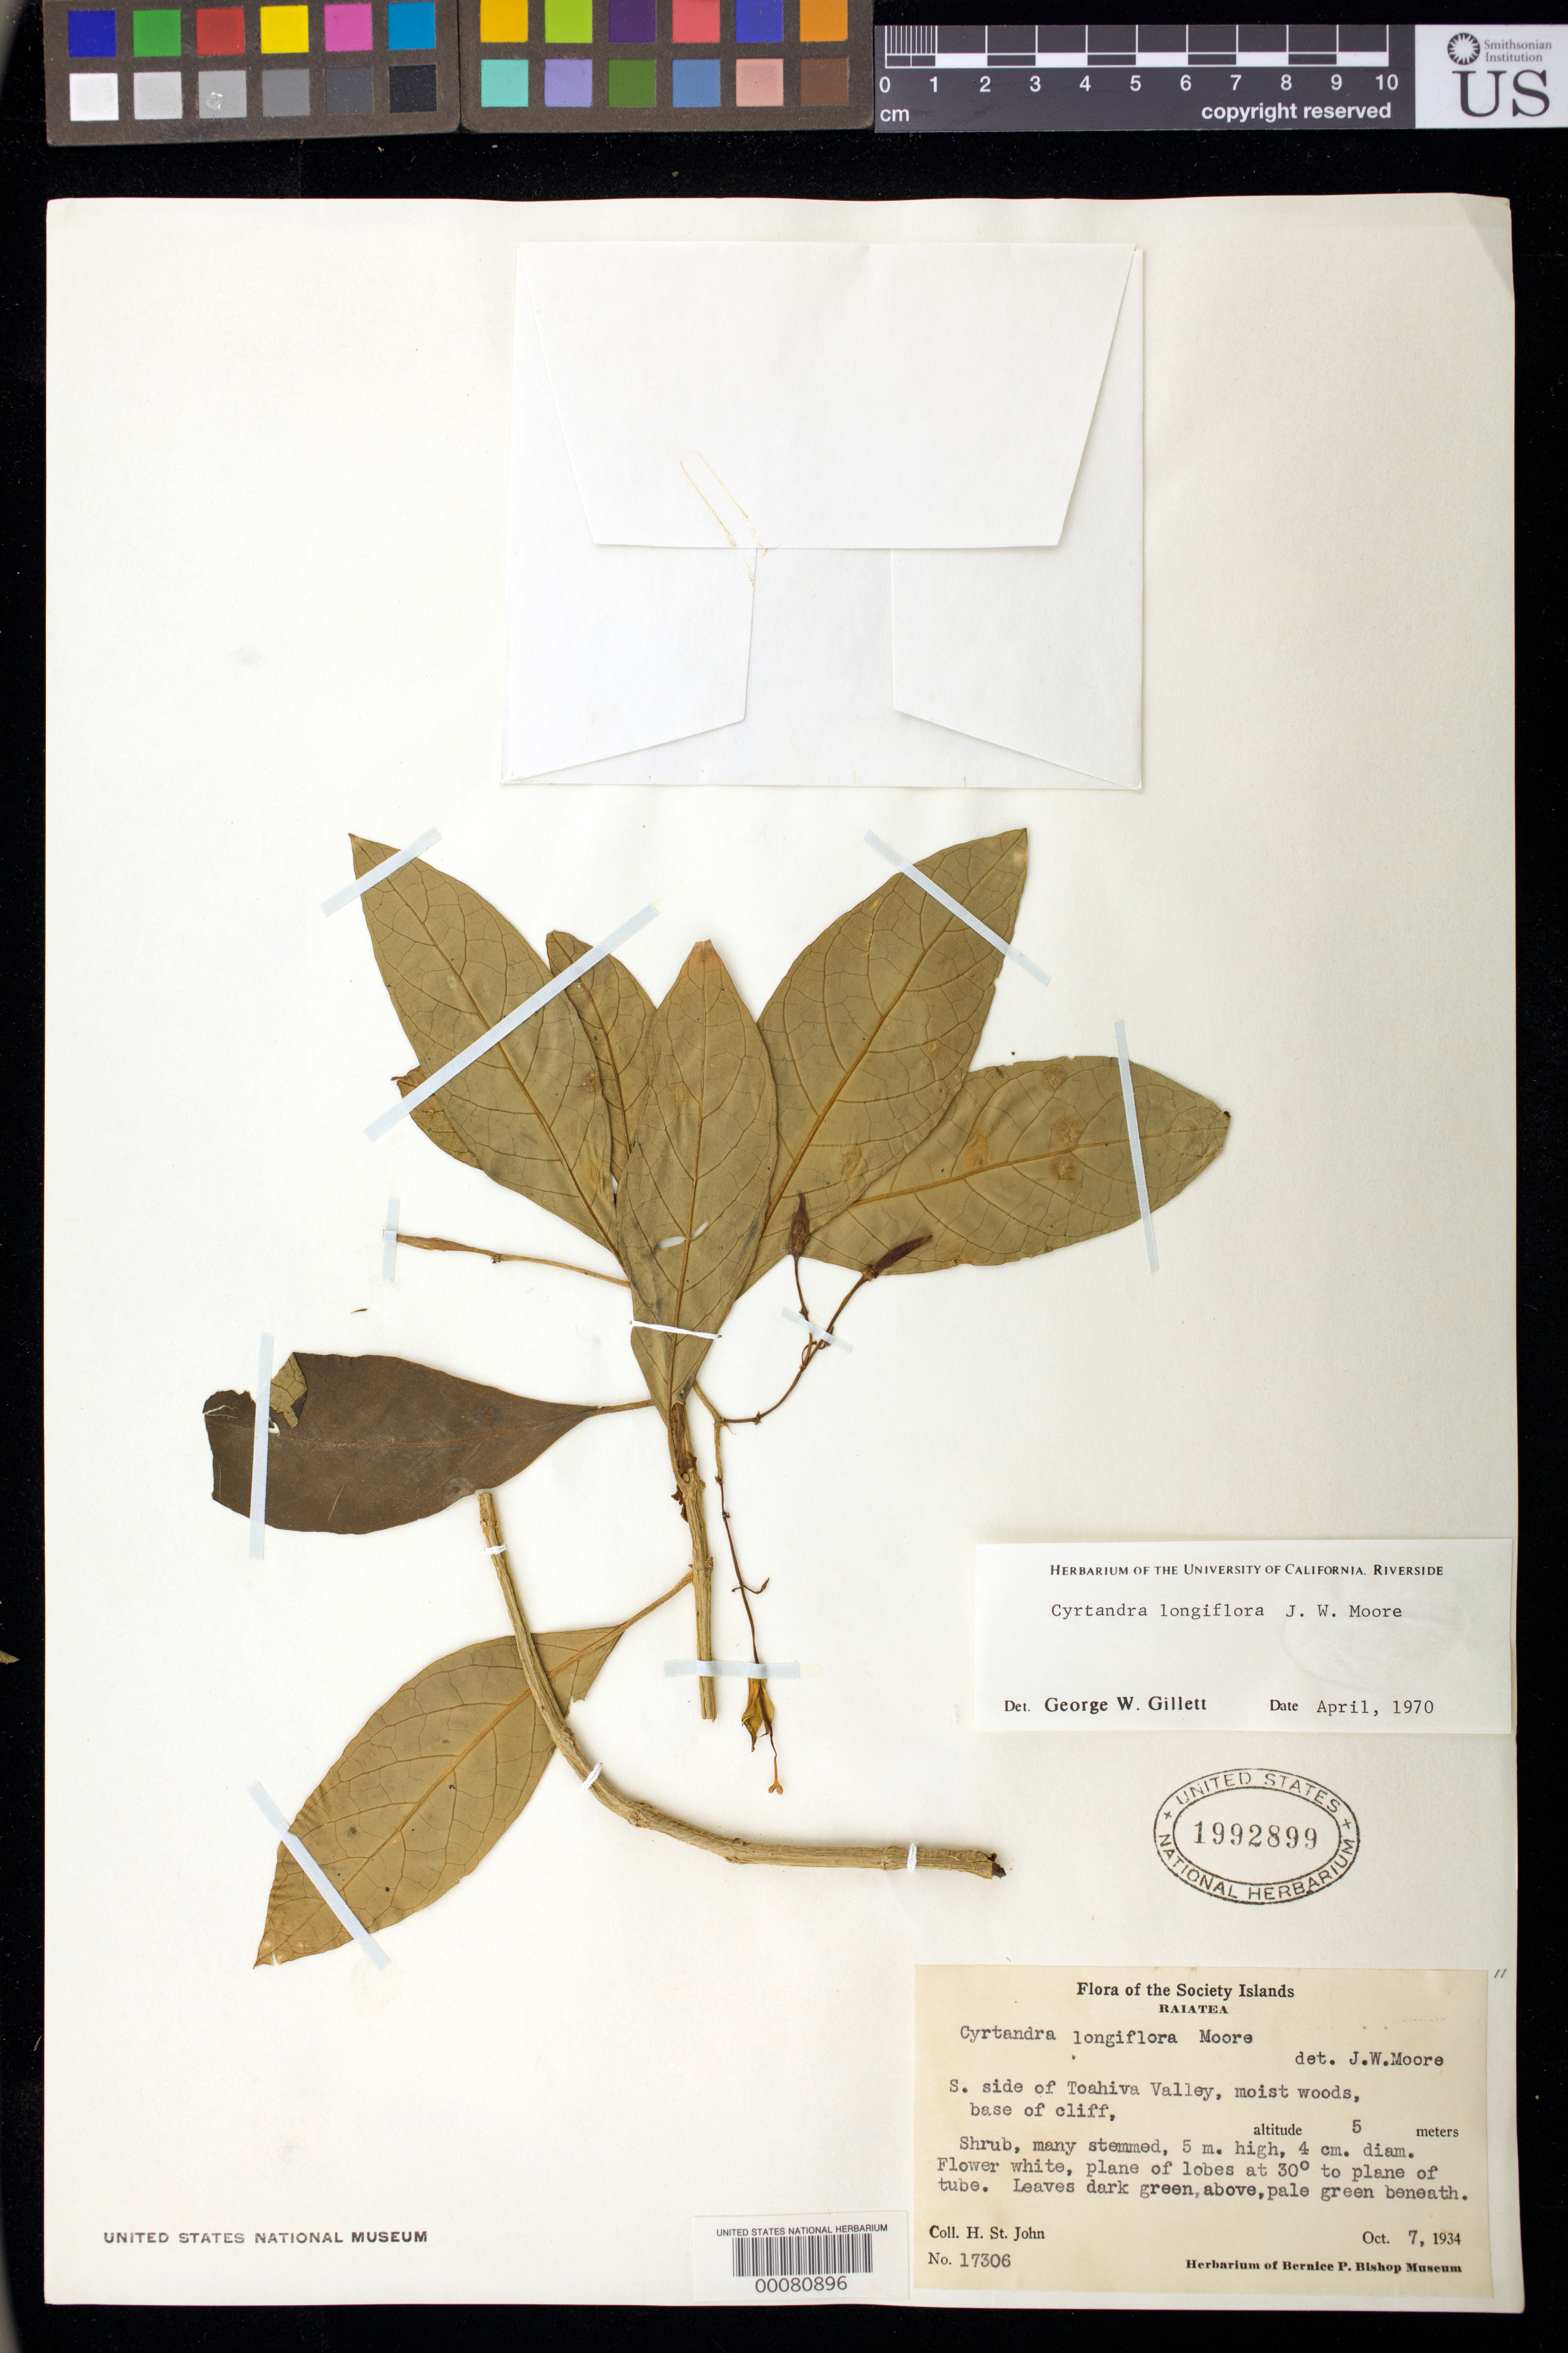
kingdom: Plantae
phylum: Tracheophyta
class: Magnoliopsida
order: Lamiales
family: Gesneriaceae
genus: Cyrtandra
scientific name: Cyrtandra longiflora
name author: J.W. Moore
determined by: Gillett, G. W.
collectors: H. St. John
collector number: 17306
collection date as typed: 07 Oct 1934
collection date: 1934-10-07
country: French Polynesia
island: Raiatea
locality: S side of toahiva valley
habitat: Moist woods, base of cliff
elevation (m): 5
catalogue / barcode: US 1992899